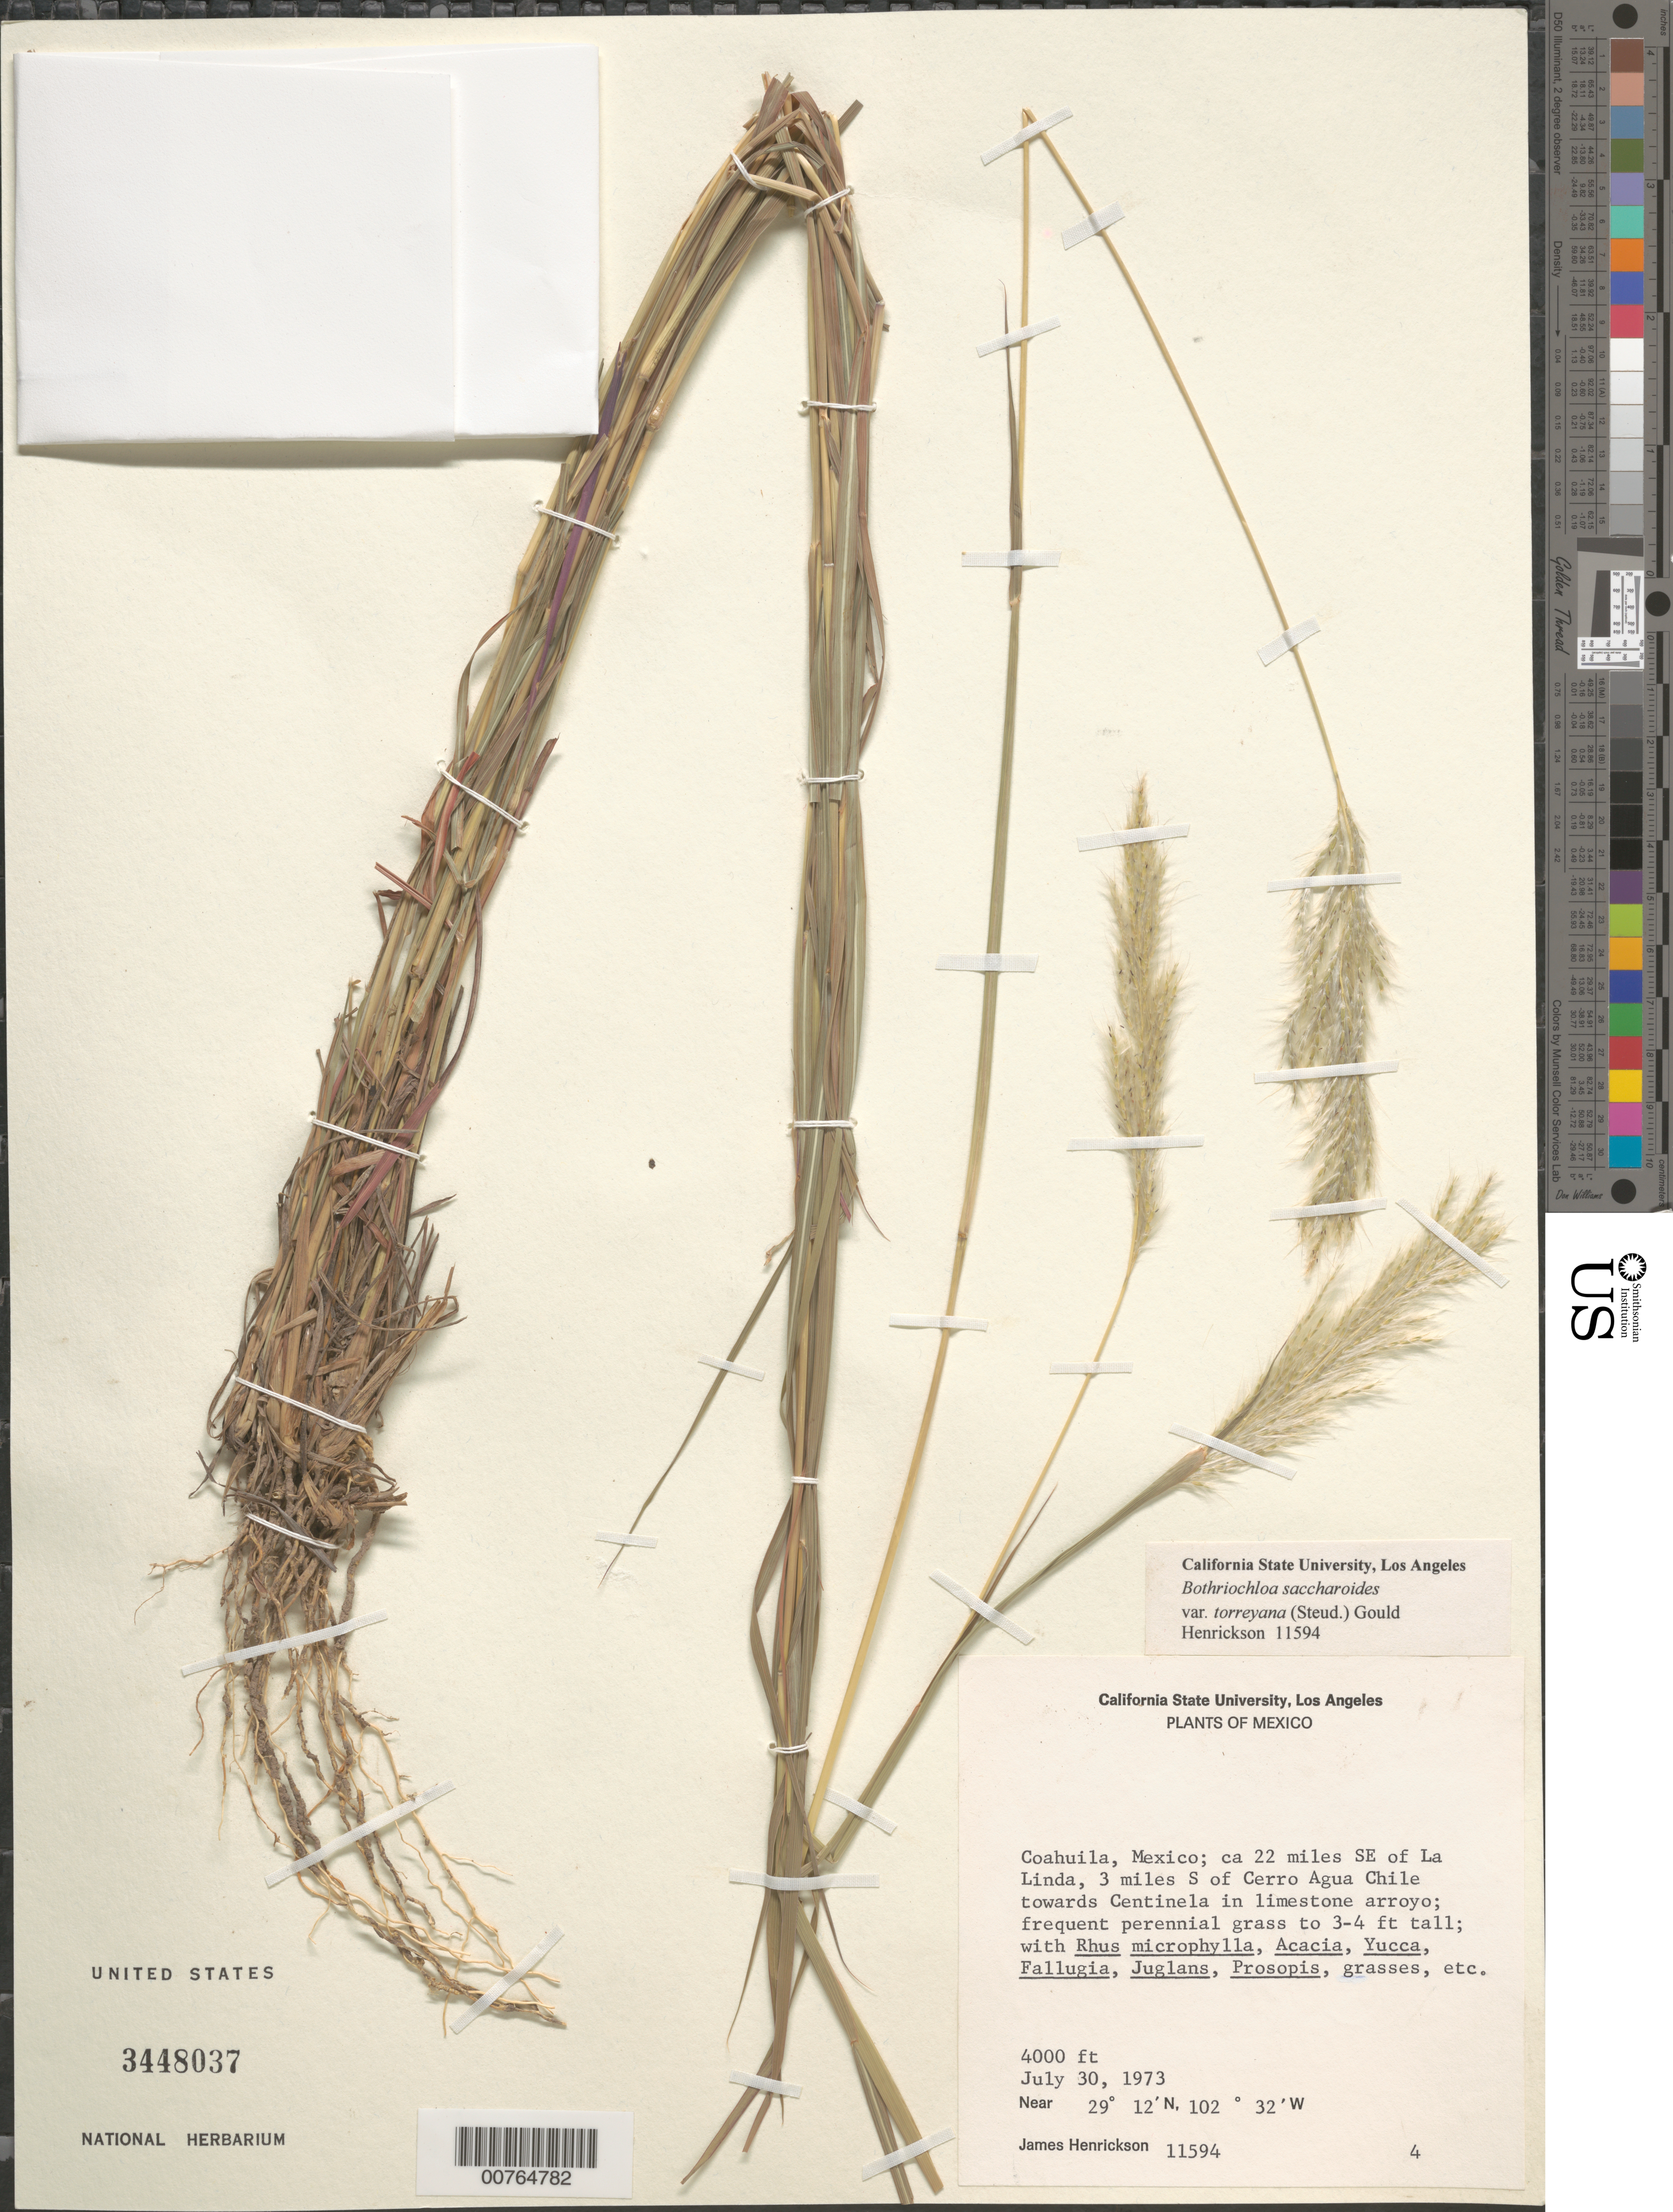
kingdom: Plantae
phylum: Tracheophyta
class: Liliopsida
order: Poales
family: Poaceae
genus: Bothriochloa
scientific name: Bothriochloa saccharoides var. torreyana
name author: (Steud.) Gould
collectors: J. S. Henrickson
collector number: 11594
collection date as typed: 30 Jul 1973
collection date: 1973-07-30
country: Mexico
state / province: Coahuila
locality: SE of La Linda, S of Cerro Agua Chile.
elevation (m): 1219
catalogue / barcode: US 3442538